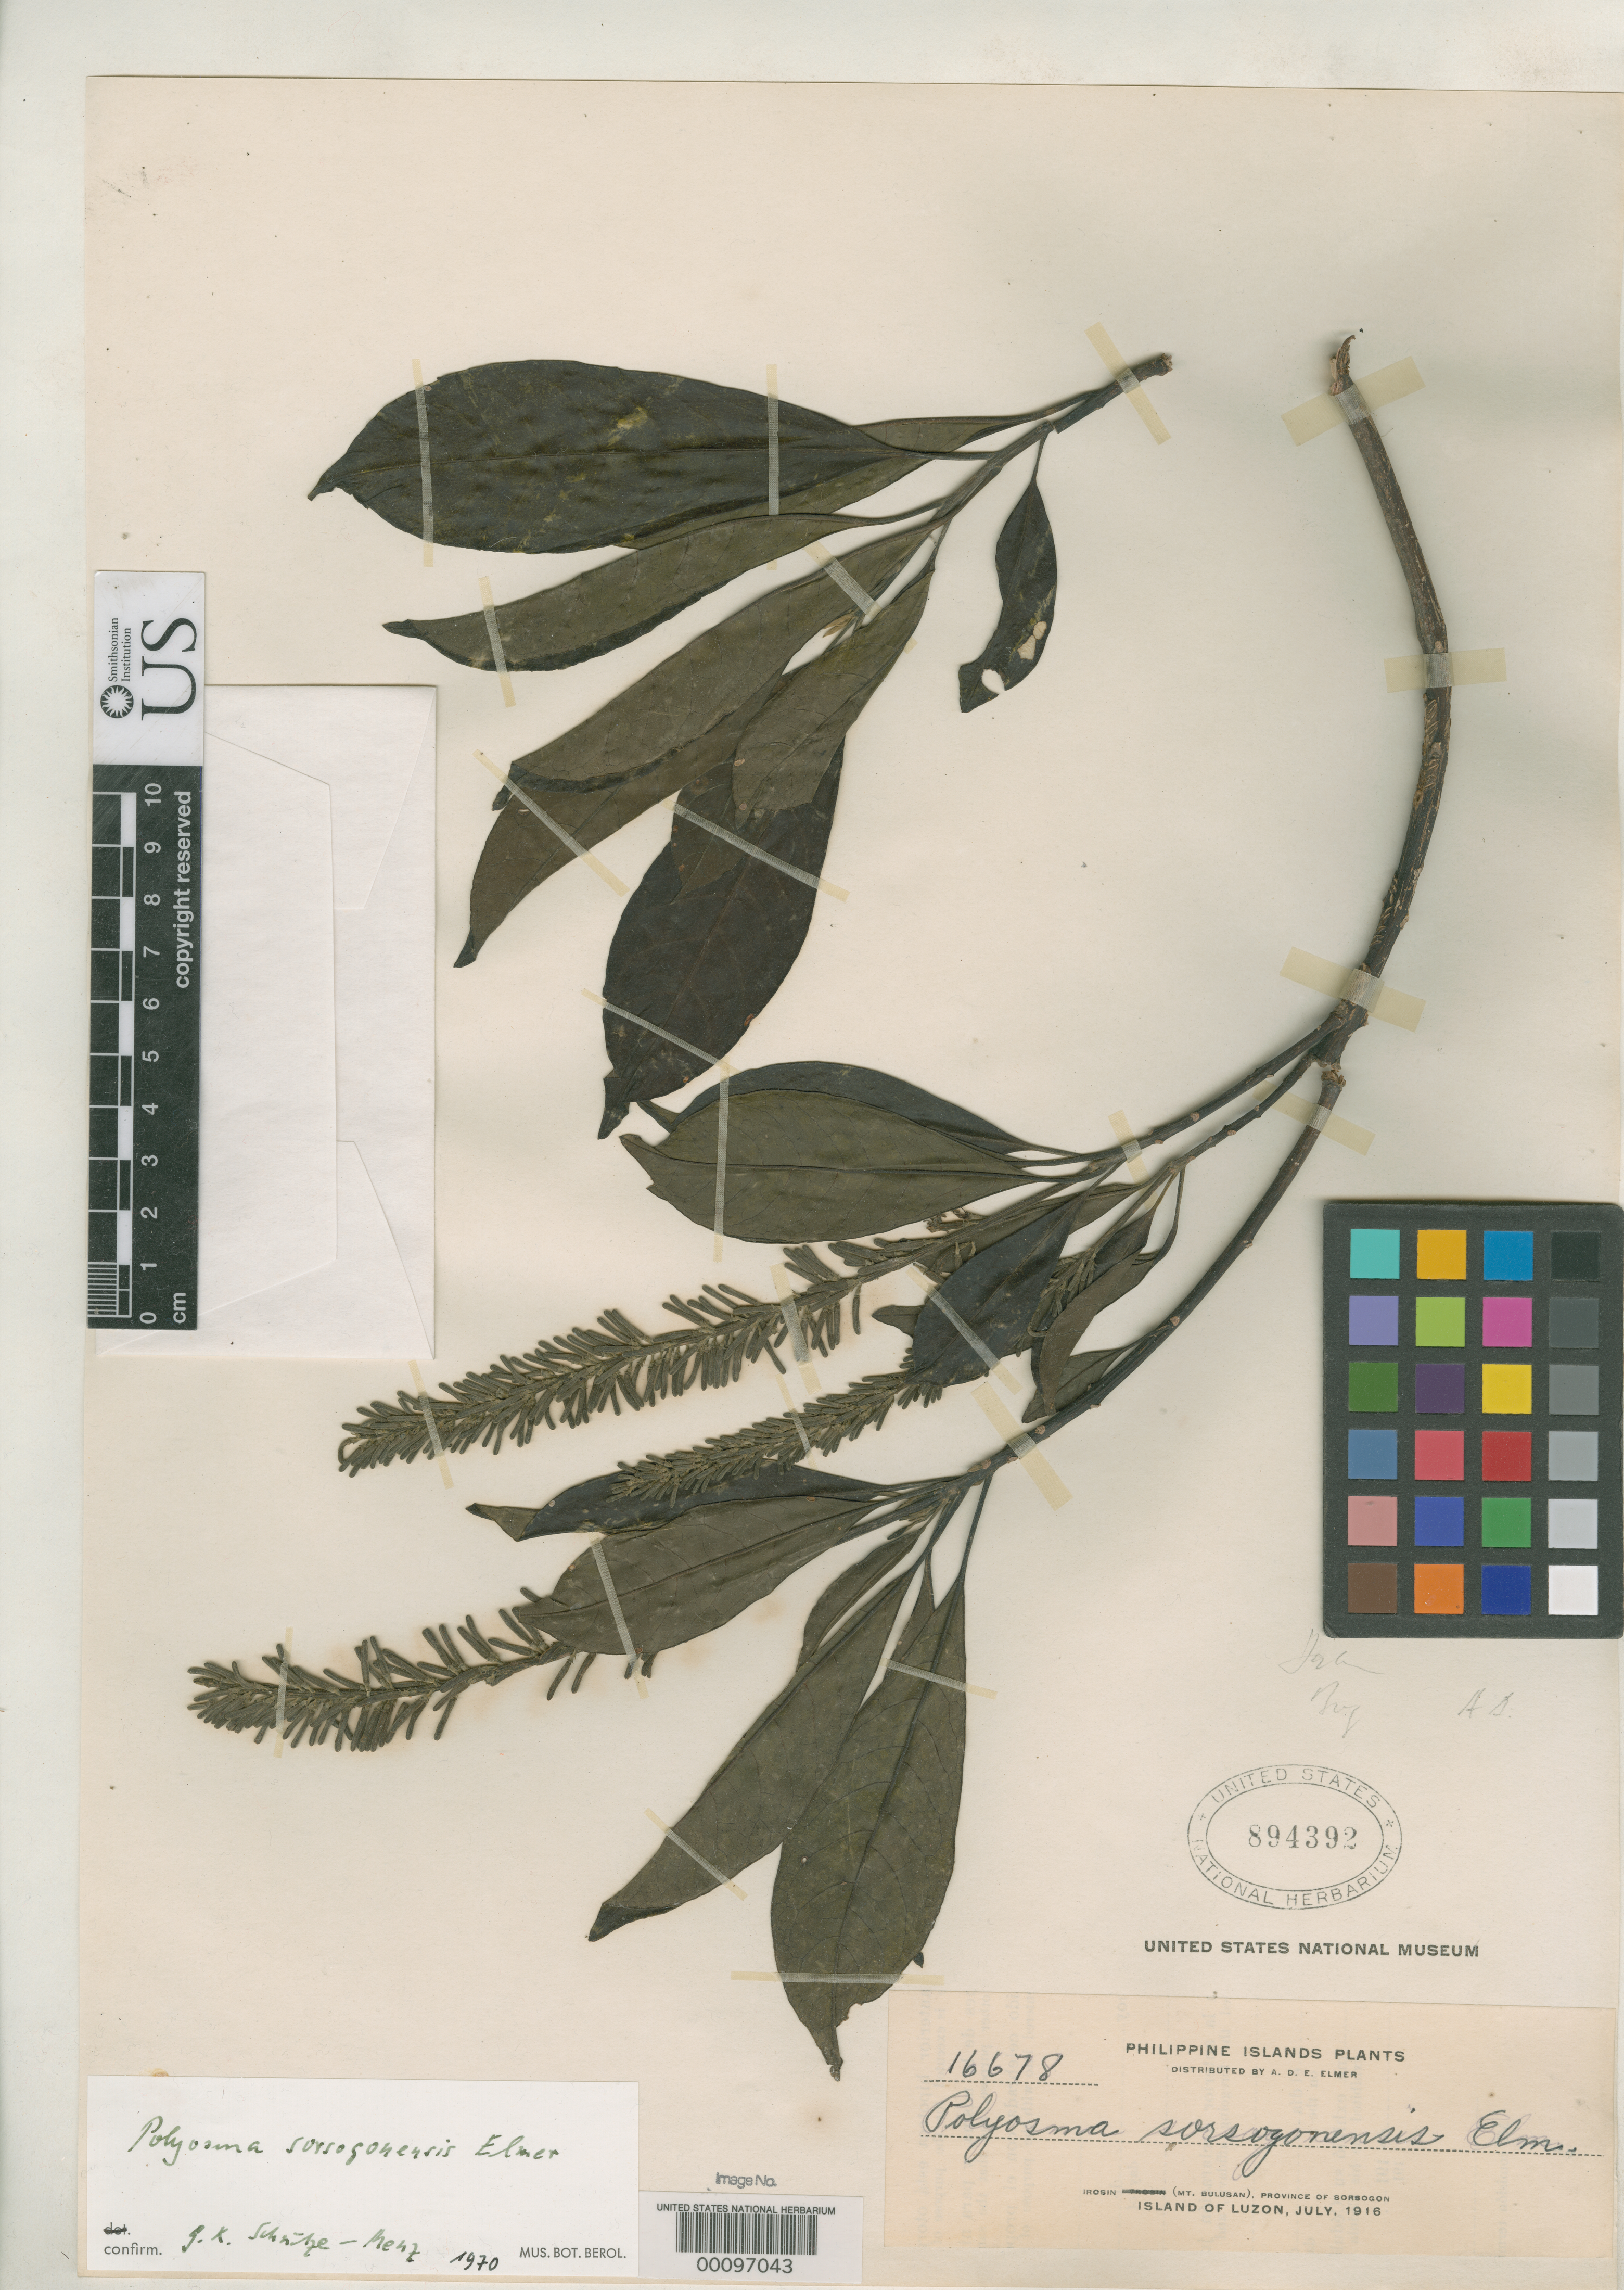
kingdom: Plantae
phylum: Tracheophyta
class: Magnoliopsida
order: Escalloniales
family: Escalloniaceae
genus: Polyosma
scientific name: Polyosma sorsogonensis Elmer, nom. inval.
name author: Elmer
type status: Voucher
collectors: A. D. E. Elmer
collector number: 16678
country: Philippines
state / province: Bicol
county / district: Sorsogon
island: Luzon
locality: Irosin, Mt. Bulusan.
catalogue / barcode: US 894392